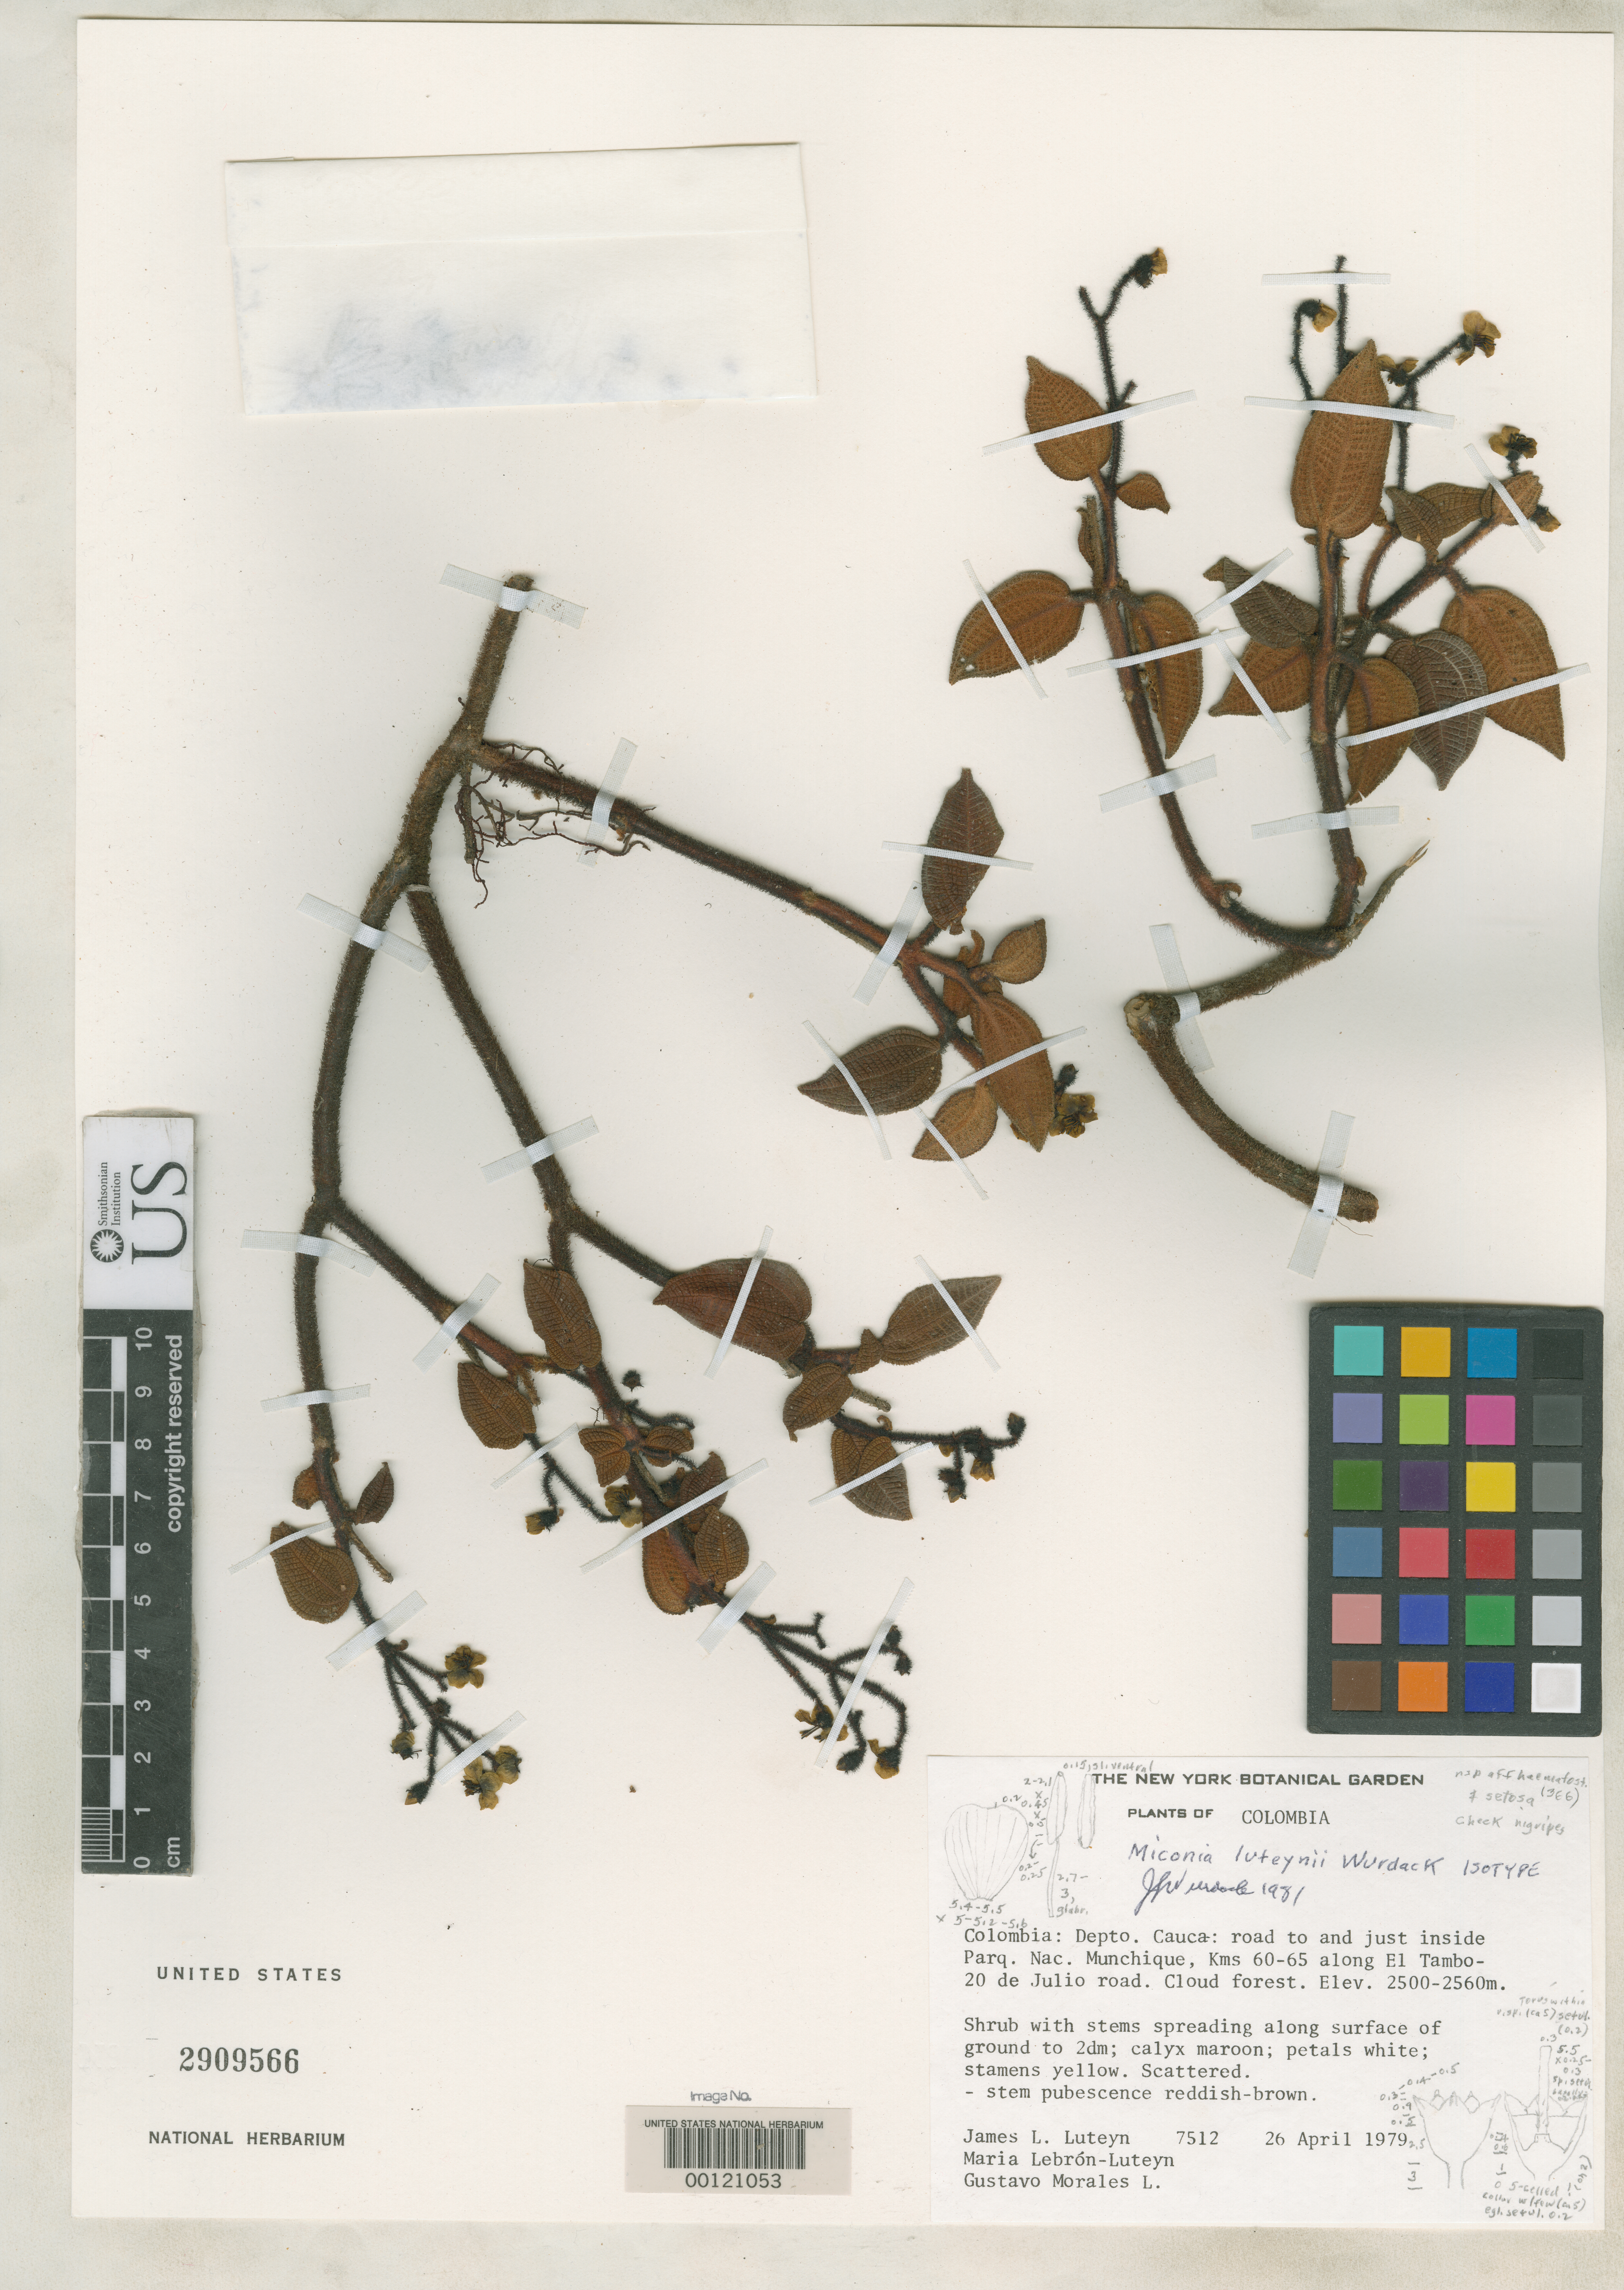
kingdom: Plantae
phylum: Tracheophyta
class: Magnoliopsida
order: Myrtales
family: Melastomataceae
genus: Miconia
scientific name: Miconia luteynii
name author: Wurdack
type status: Isotype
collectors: J. L. Luteyn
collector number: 7512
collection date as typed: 26 Apr 1979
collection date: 1979-04-26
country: Colombia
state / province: Cauca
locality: Parque.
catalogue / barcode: US 2909566